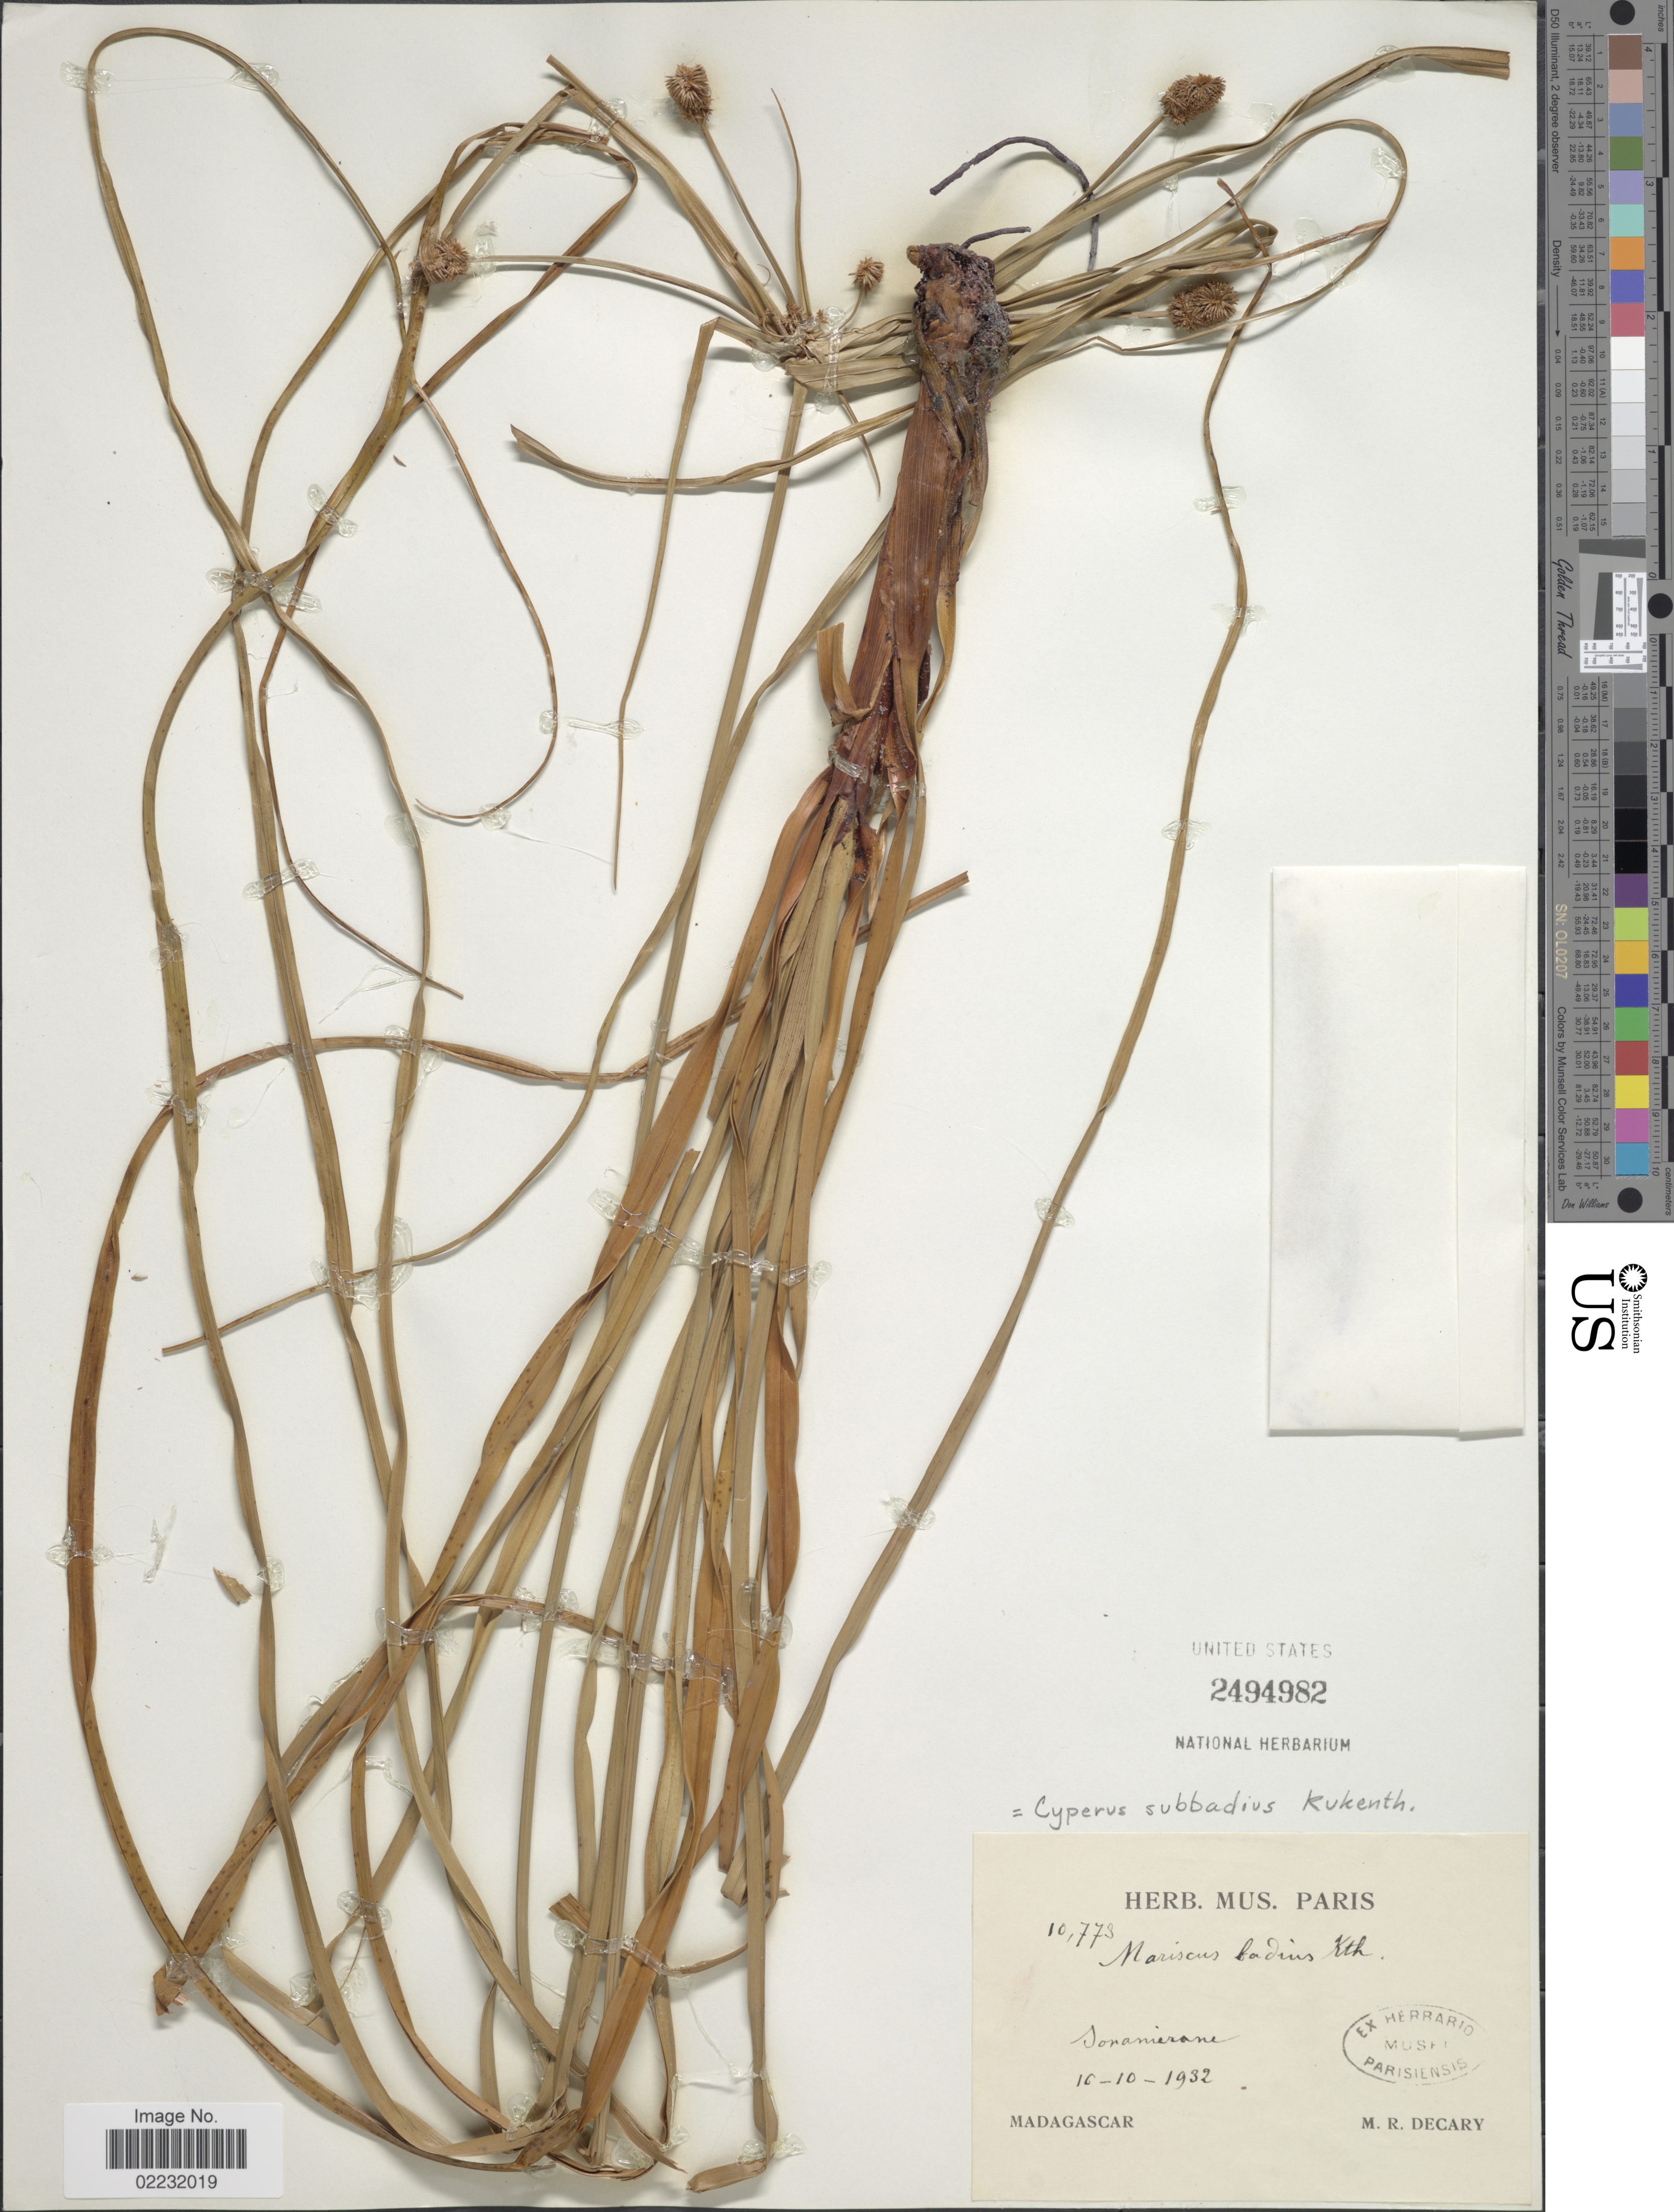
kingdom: Plantae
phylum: Tracheophyta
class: Liliopsida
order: Poales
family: Cyperaceae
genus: Cyperus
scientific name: Cyperus subbadius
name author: Kük.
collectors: R. Decary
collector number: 10773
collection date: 1932-10-16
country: Madagascar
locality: Sonamieroane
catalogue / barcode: US 2494982